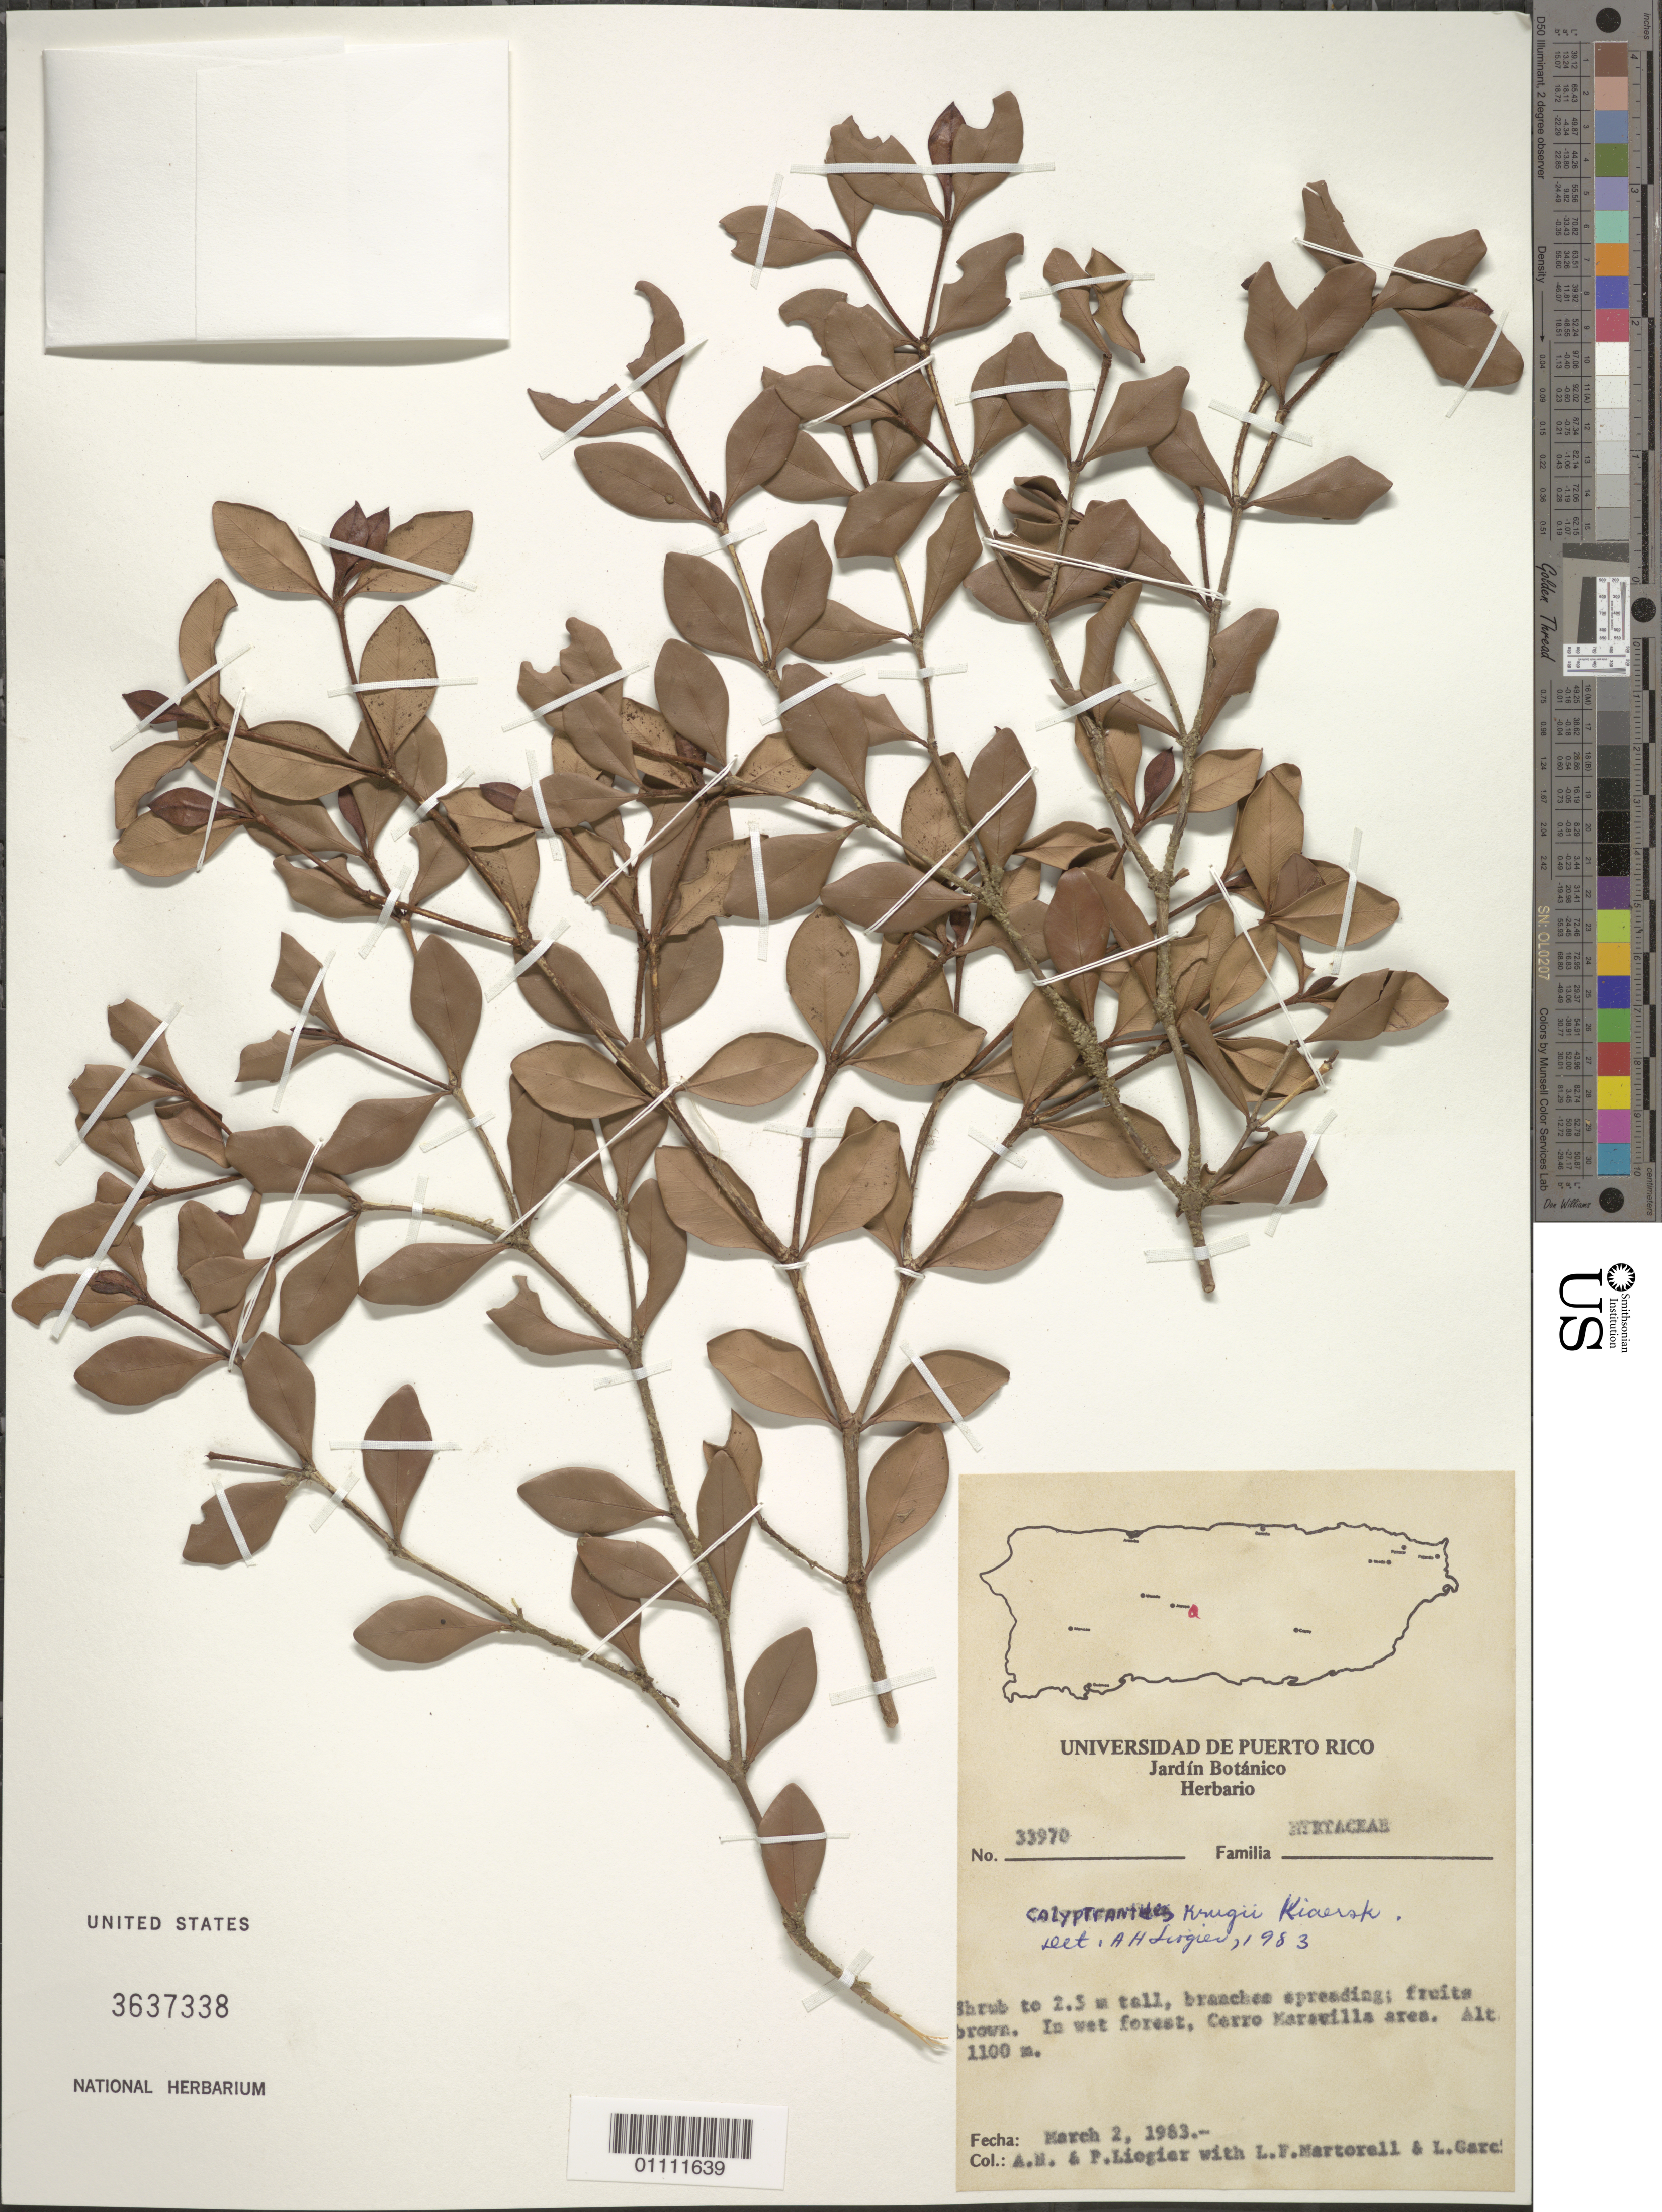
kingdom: Plantae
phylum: Tracheophyta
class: Magnoliopsida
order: Myrtales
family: Myrtaceae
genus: Myrcia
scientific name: Myrcia krugii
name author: (Kiaersk.) E. Lucas & Acev.-Rodr.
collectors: A. H. Liogier, M. P. Liogier, L. Martorell & L. Garcia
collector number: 33970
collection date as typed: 02 Mar 1983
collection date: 1983-03-02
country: Puerto Rico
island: Puerto Rico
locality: Cerro Maravilla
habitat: In wet forest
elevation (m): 1100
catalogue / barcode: US 3637338